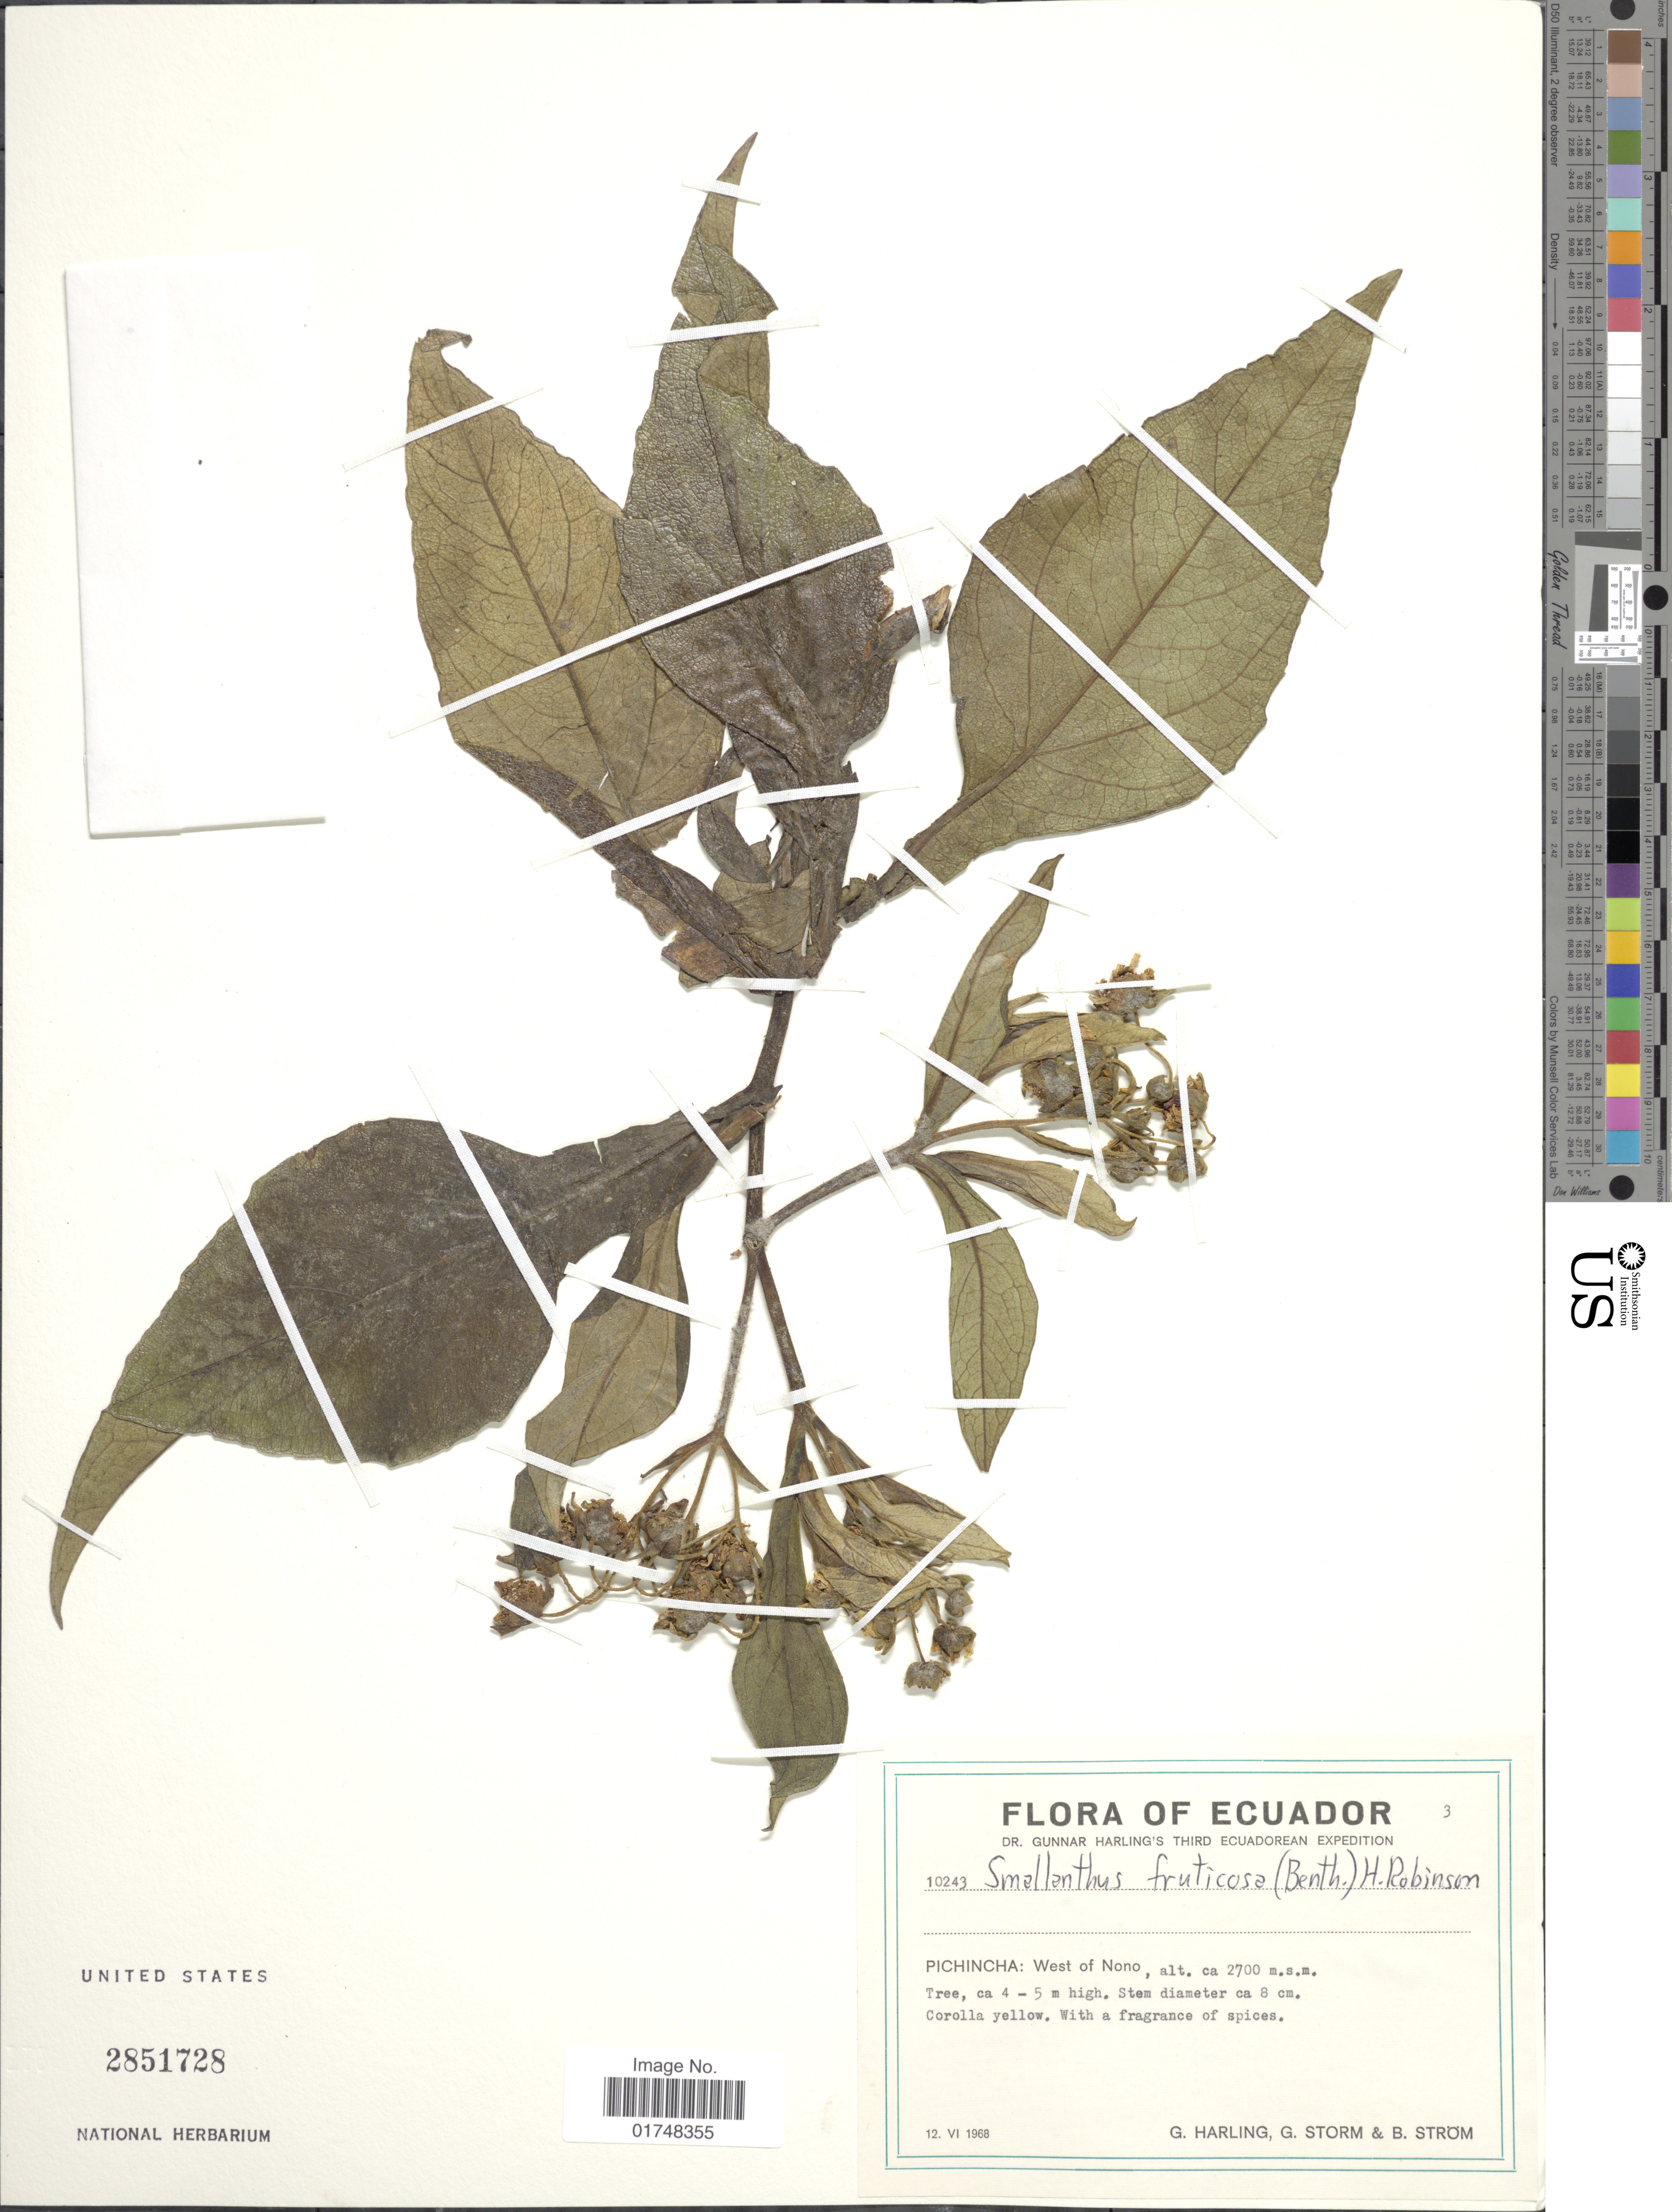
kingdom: Plantae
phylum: Tracheophyta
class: Magnoliopsida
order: Asterales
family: Asteraceae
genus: Smallanthus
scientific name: Smallanthus fruticosus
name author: (Benth.) H. Rob.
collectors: G. Harling, G. Storm & B. Ström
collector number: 10243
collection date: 1968-06-12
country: Ecuador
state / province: Pichincha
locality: West of Nono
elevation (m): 2700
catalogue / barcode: US 2851728